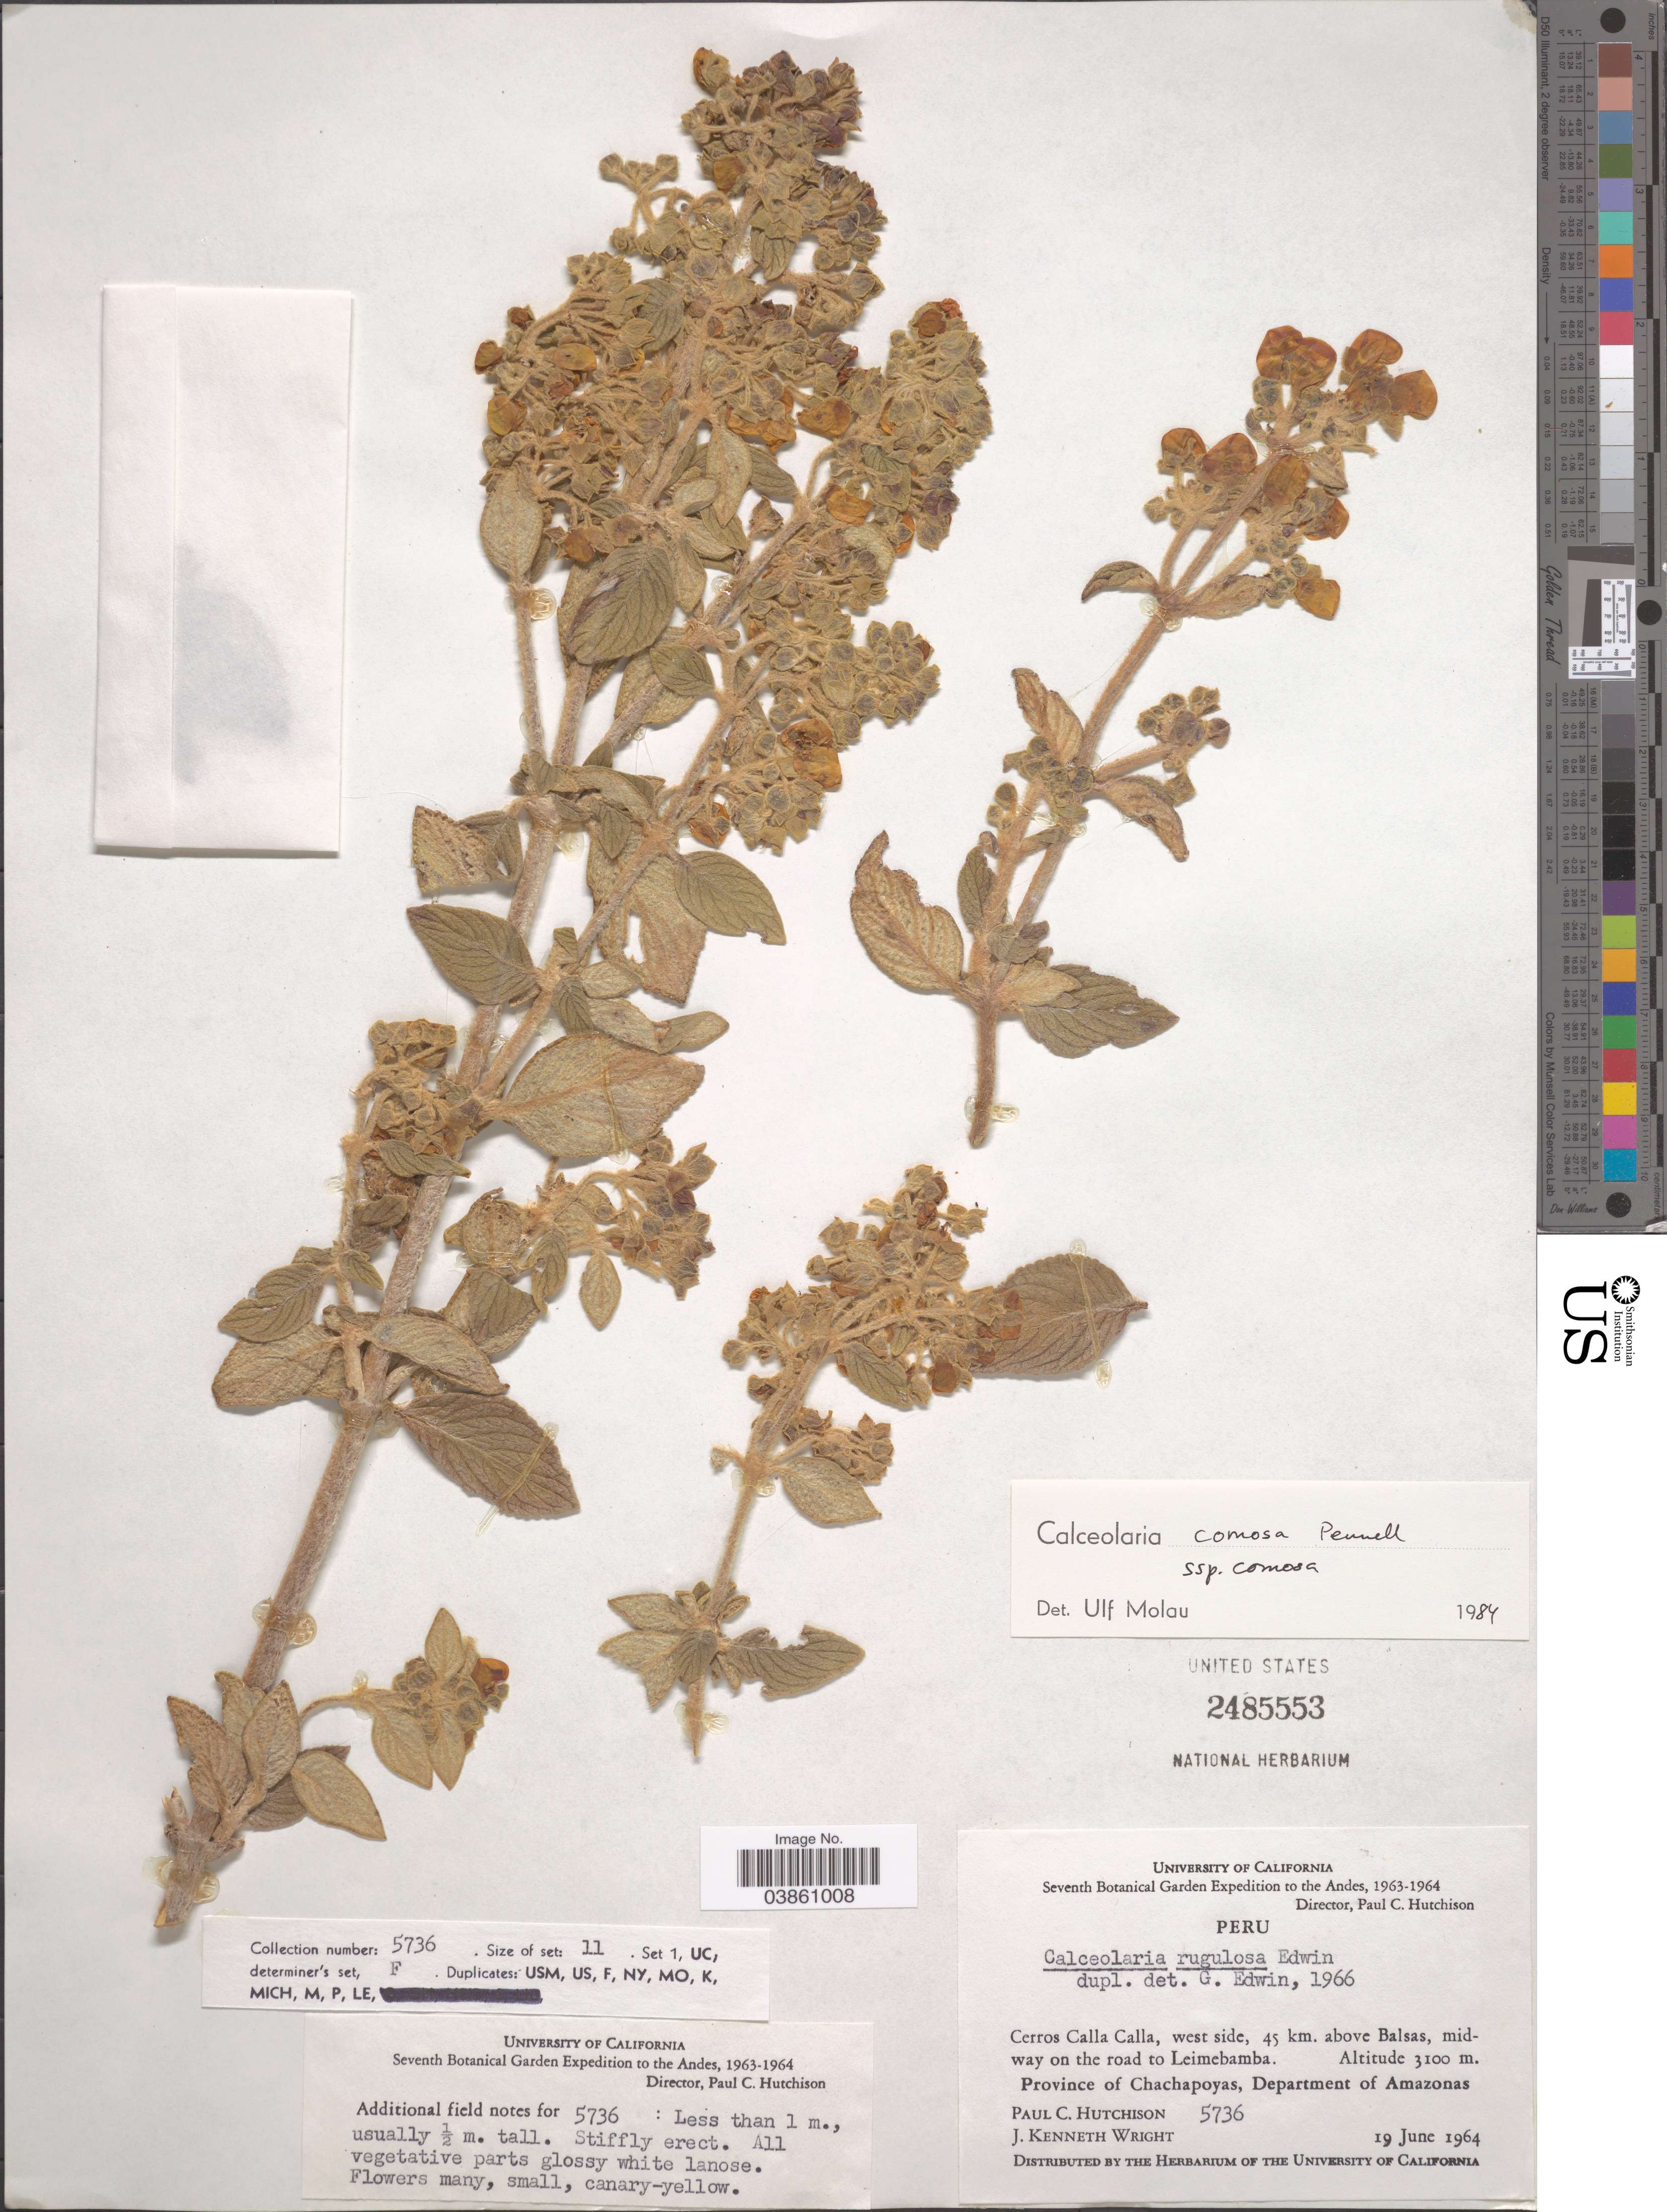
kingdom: Plantae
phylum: Tracheophyta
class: Magnoliopsida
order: Lamiales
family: Calceolariaceae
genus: Calceolaria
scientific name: Calceolaria comosa subsp. comosa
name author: Pennell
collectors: P. C. Hutchison & J. K. Wright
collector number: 5736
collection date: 1964-06-19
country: Peru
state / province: Amazonas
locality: The Andes. Cerros Calla Calla, west side, 45 km. above Balsas, midway on the road to Leimebamba. Province of Chachapoyas, Department of Amazonas.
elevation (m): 3100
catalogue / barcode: US 2485553